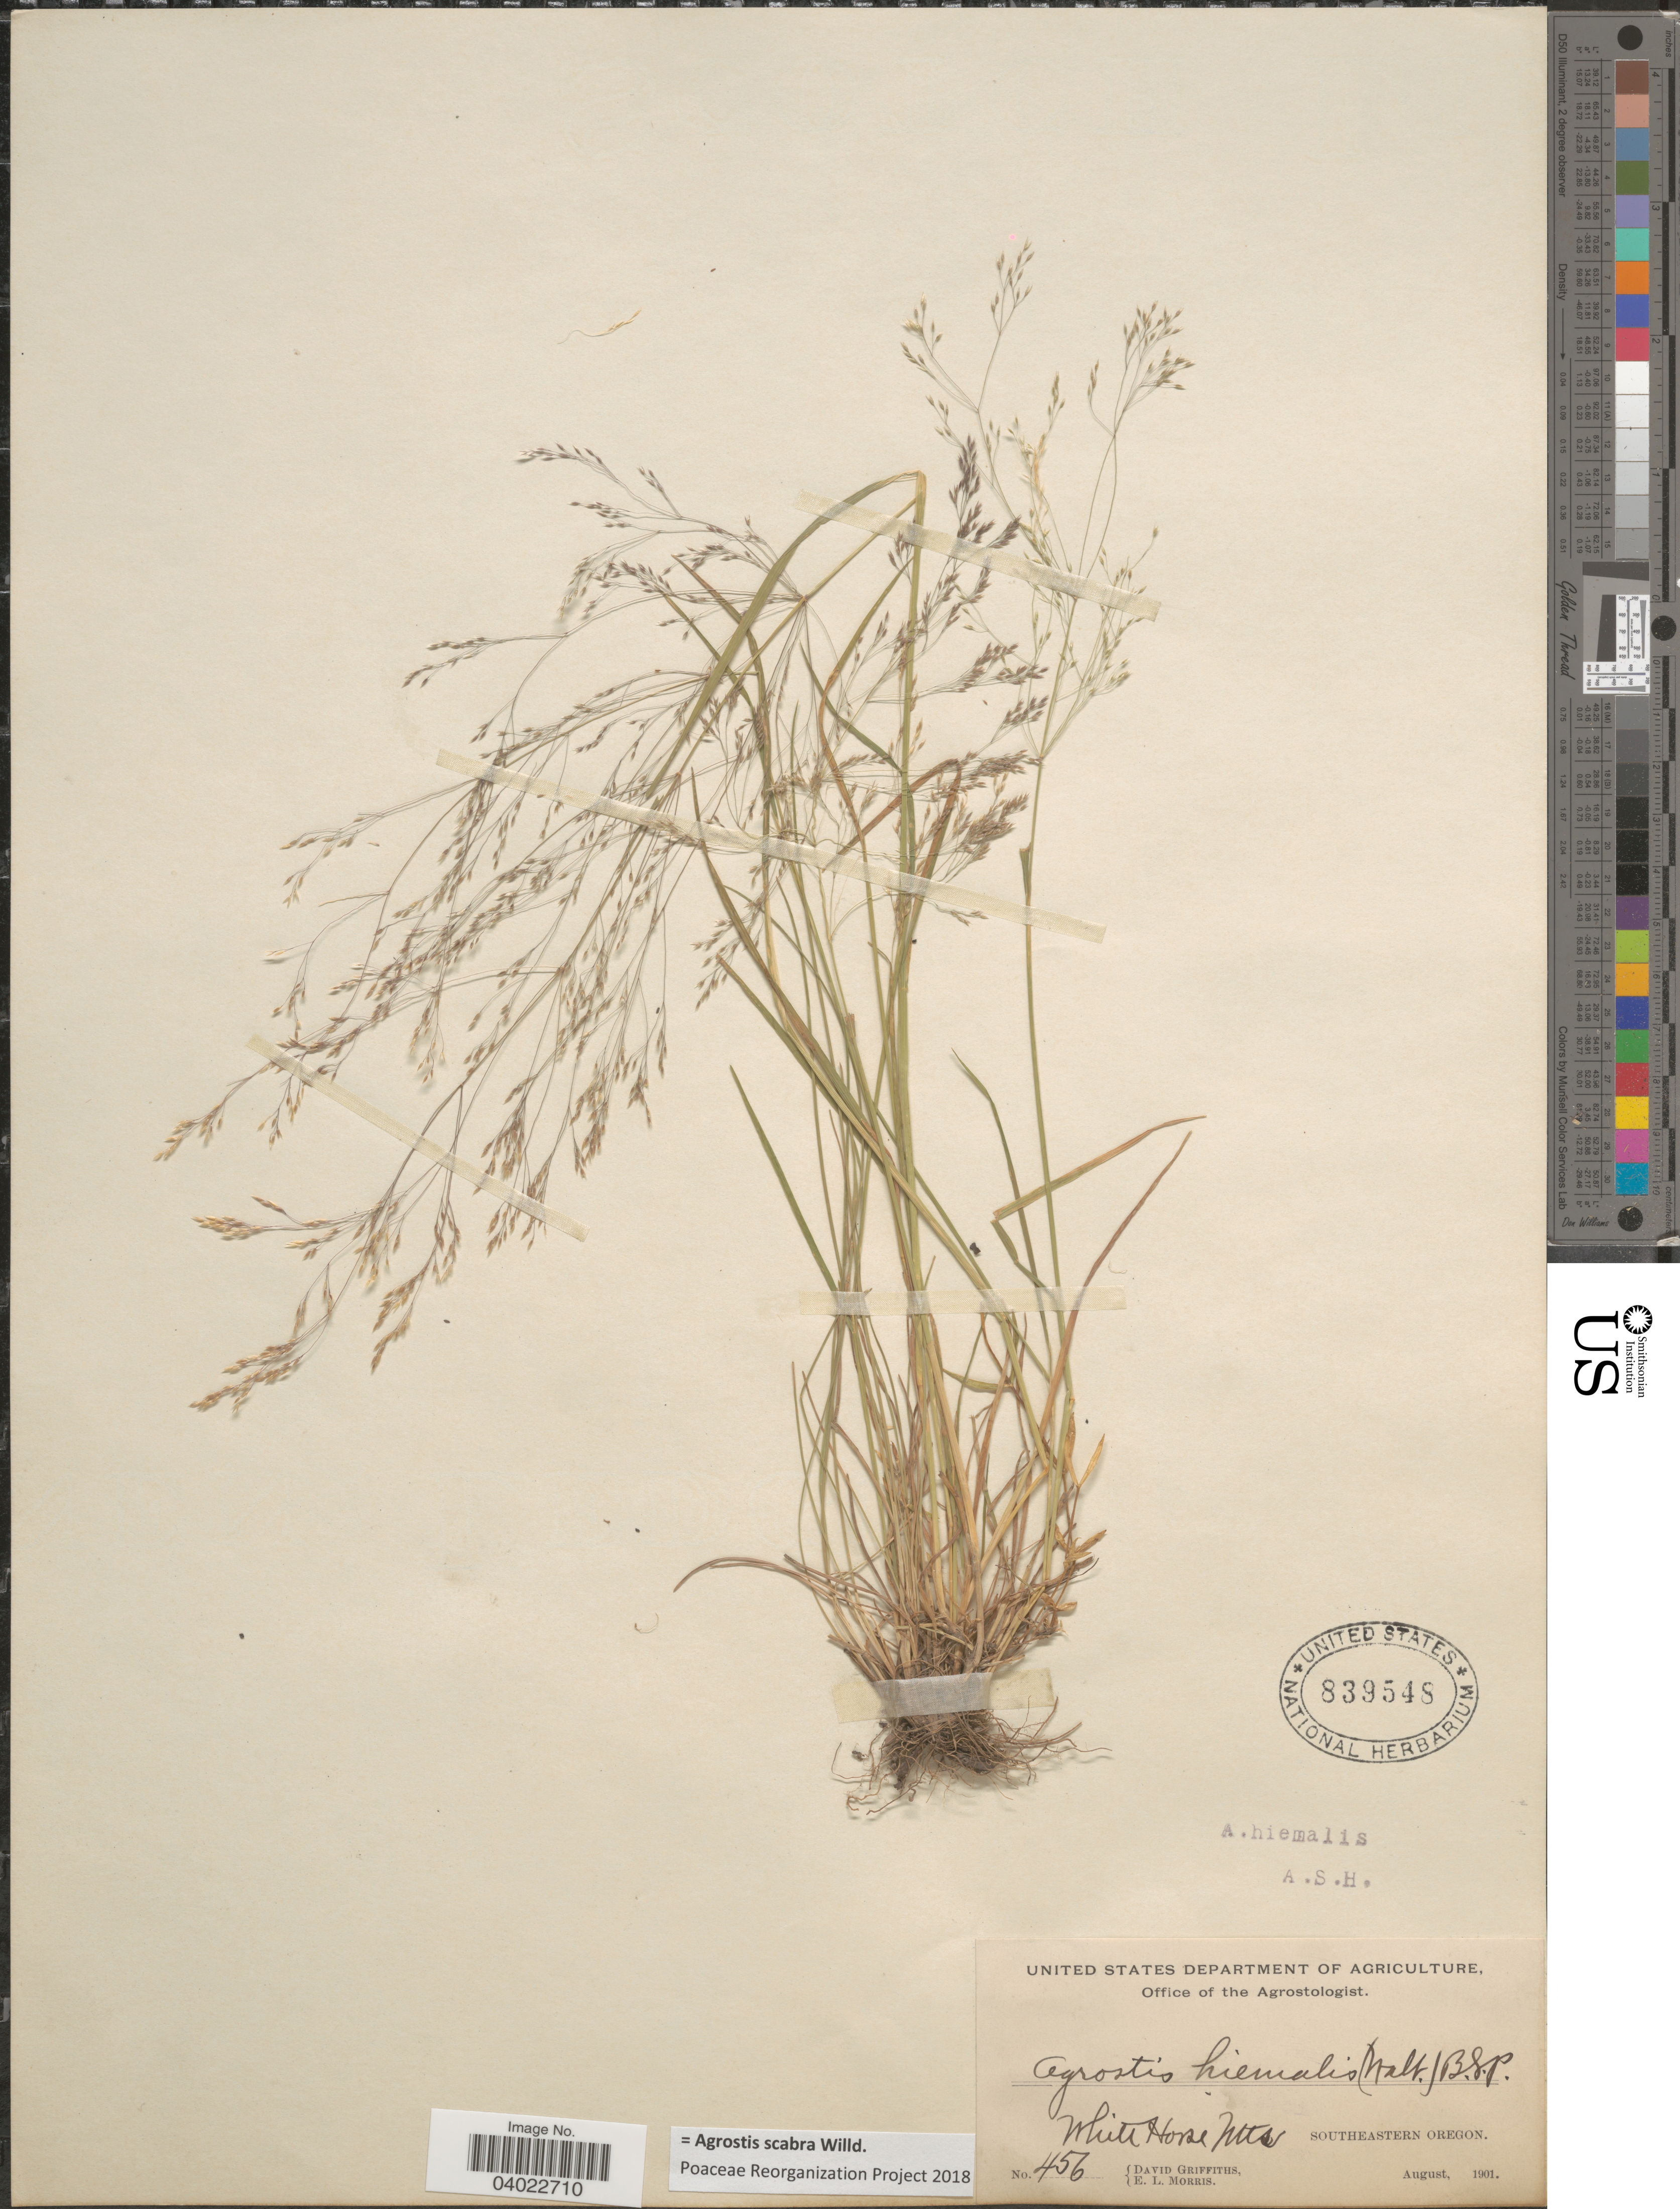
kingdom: Plantae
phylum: Tracheophyta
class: Liliopsida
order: Poales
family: Poaceae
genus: Agrostis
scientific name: Agrostis scabra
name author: Willd.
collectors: D. Griffiths & E. Morris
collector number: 456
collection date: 1901-08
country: United States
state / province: Oregon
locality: White Horse Mts. Southeastern Oregon.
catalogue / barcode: US 839548